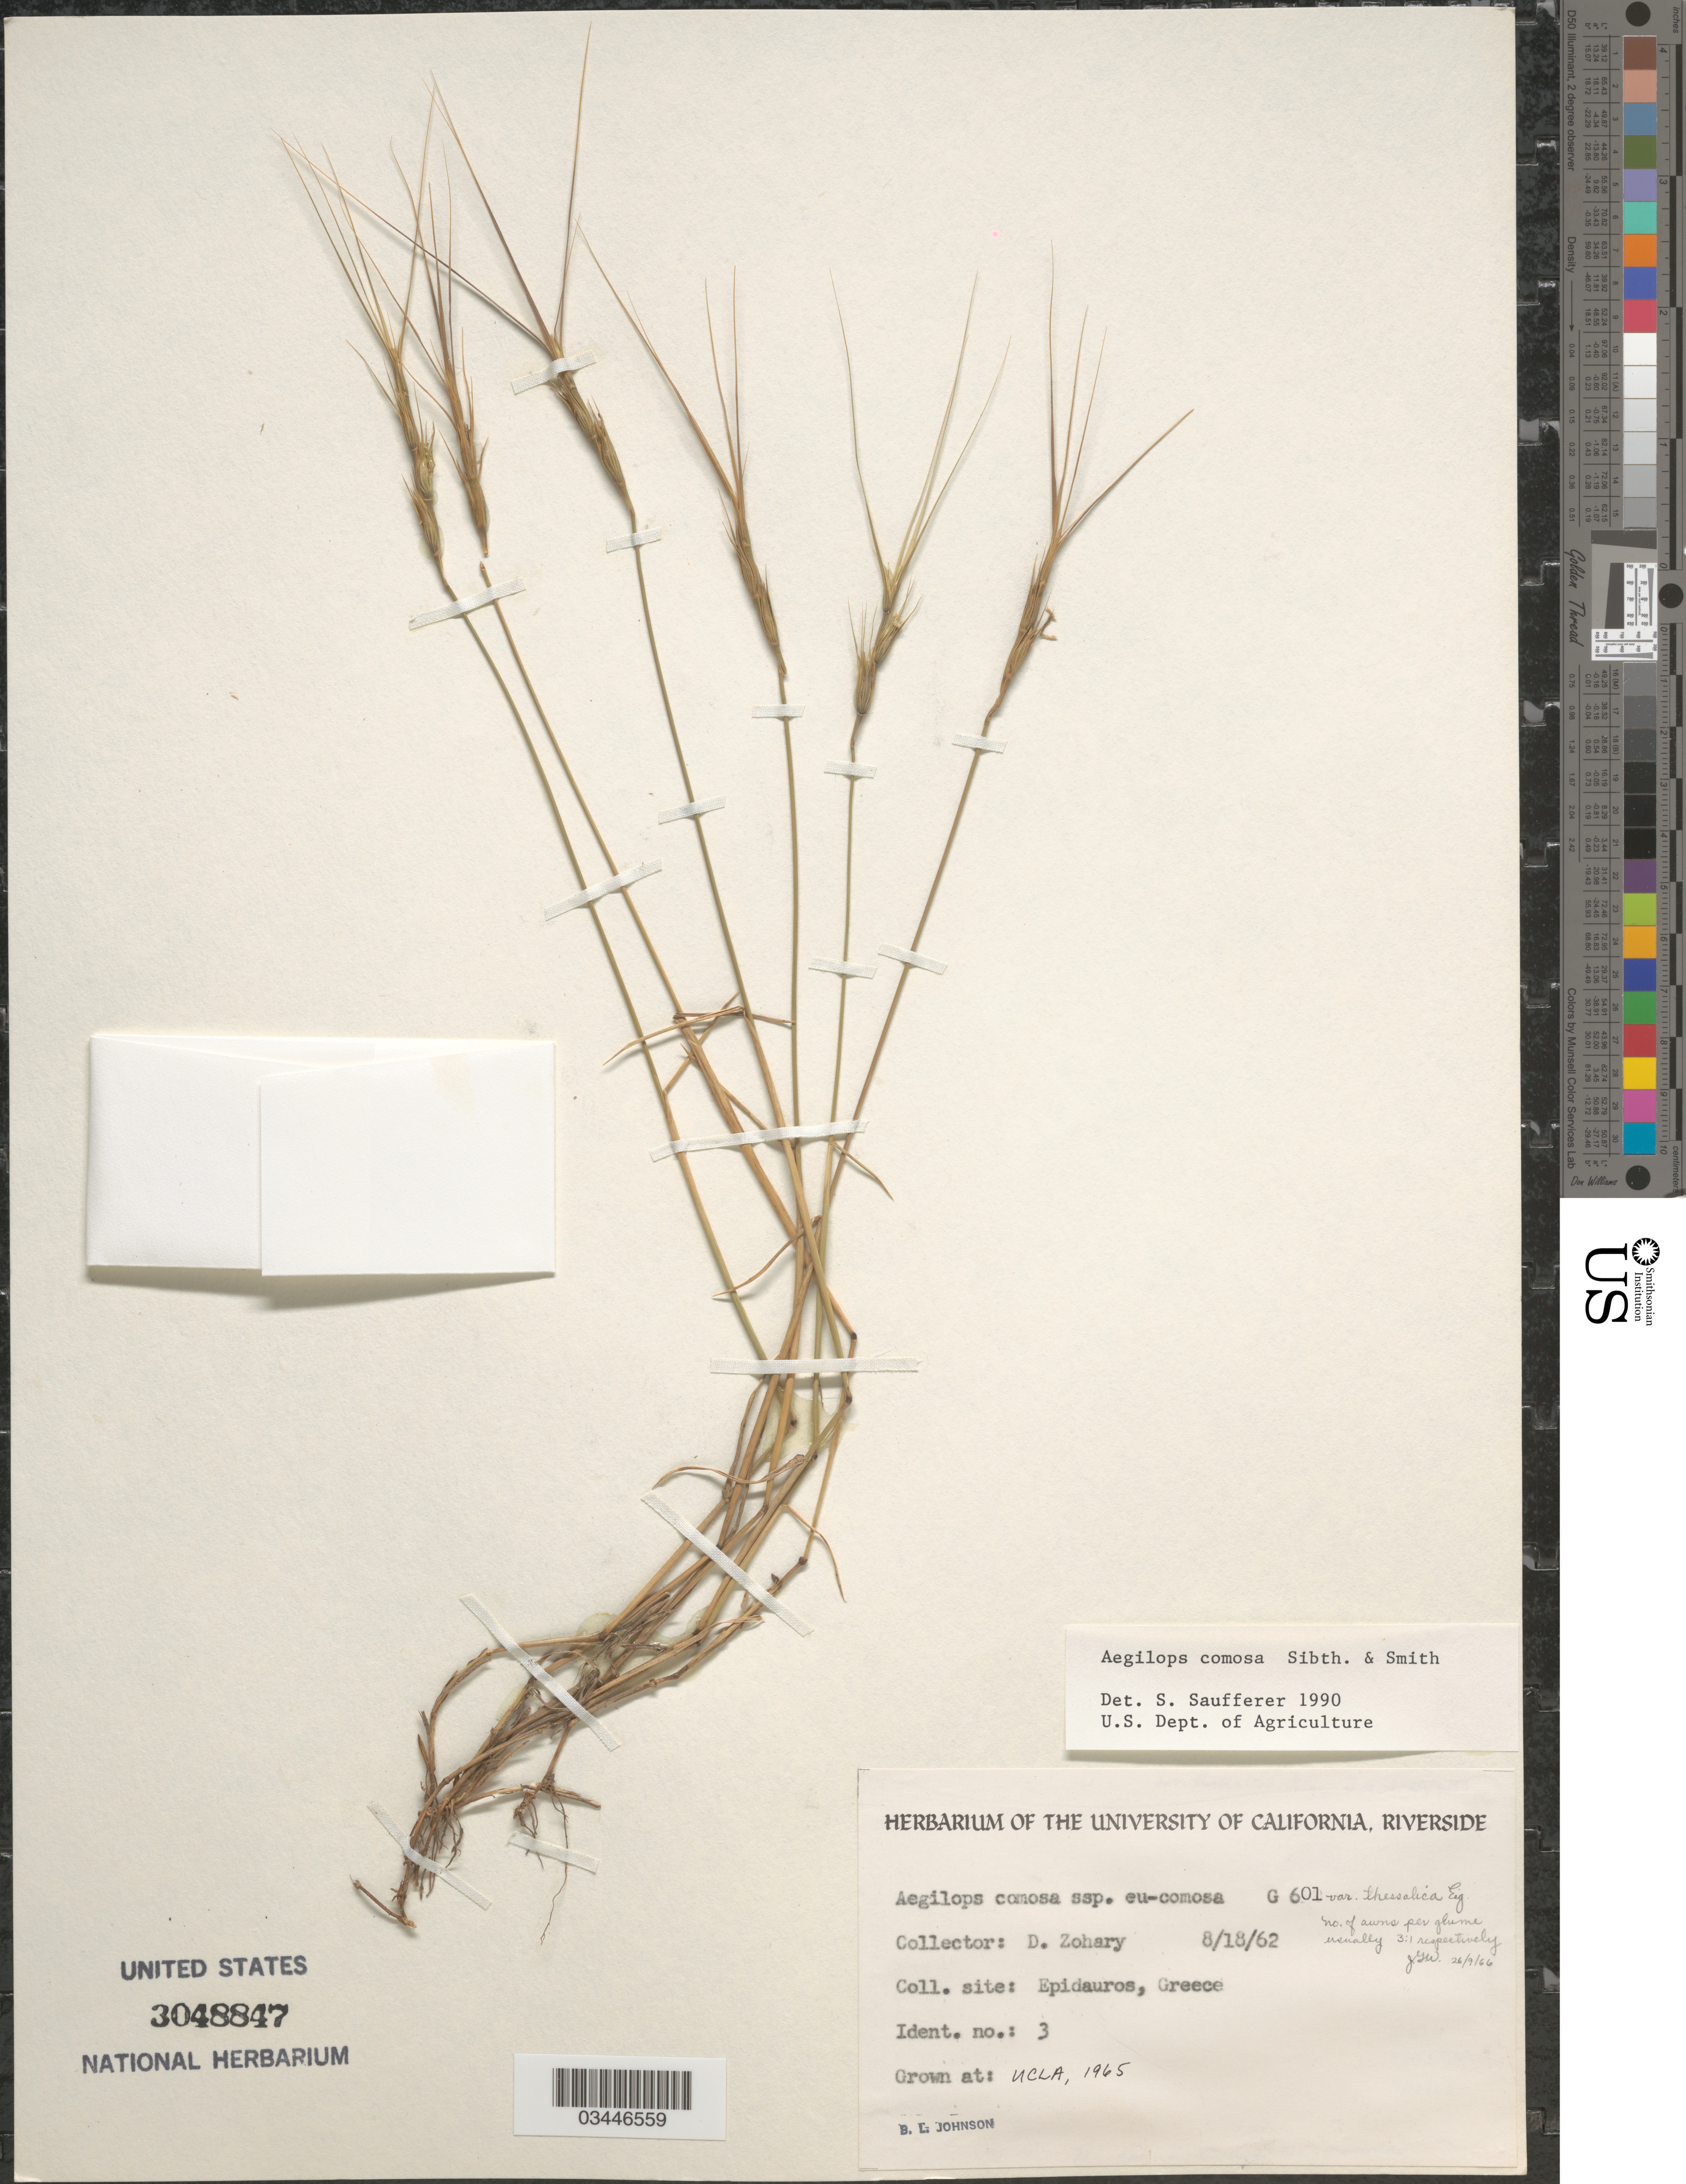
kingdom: Plantae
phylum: Tracheophyta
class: Liliopsida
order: Poales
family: Poaceae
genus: Aegilops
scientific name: Aegilops comosa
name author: Sibth. & Sm.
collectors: B. Johnson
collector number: G601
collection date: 1965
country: United States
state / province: California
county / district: Los Angeles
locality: UCLA.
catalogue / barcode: US 3048847